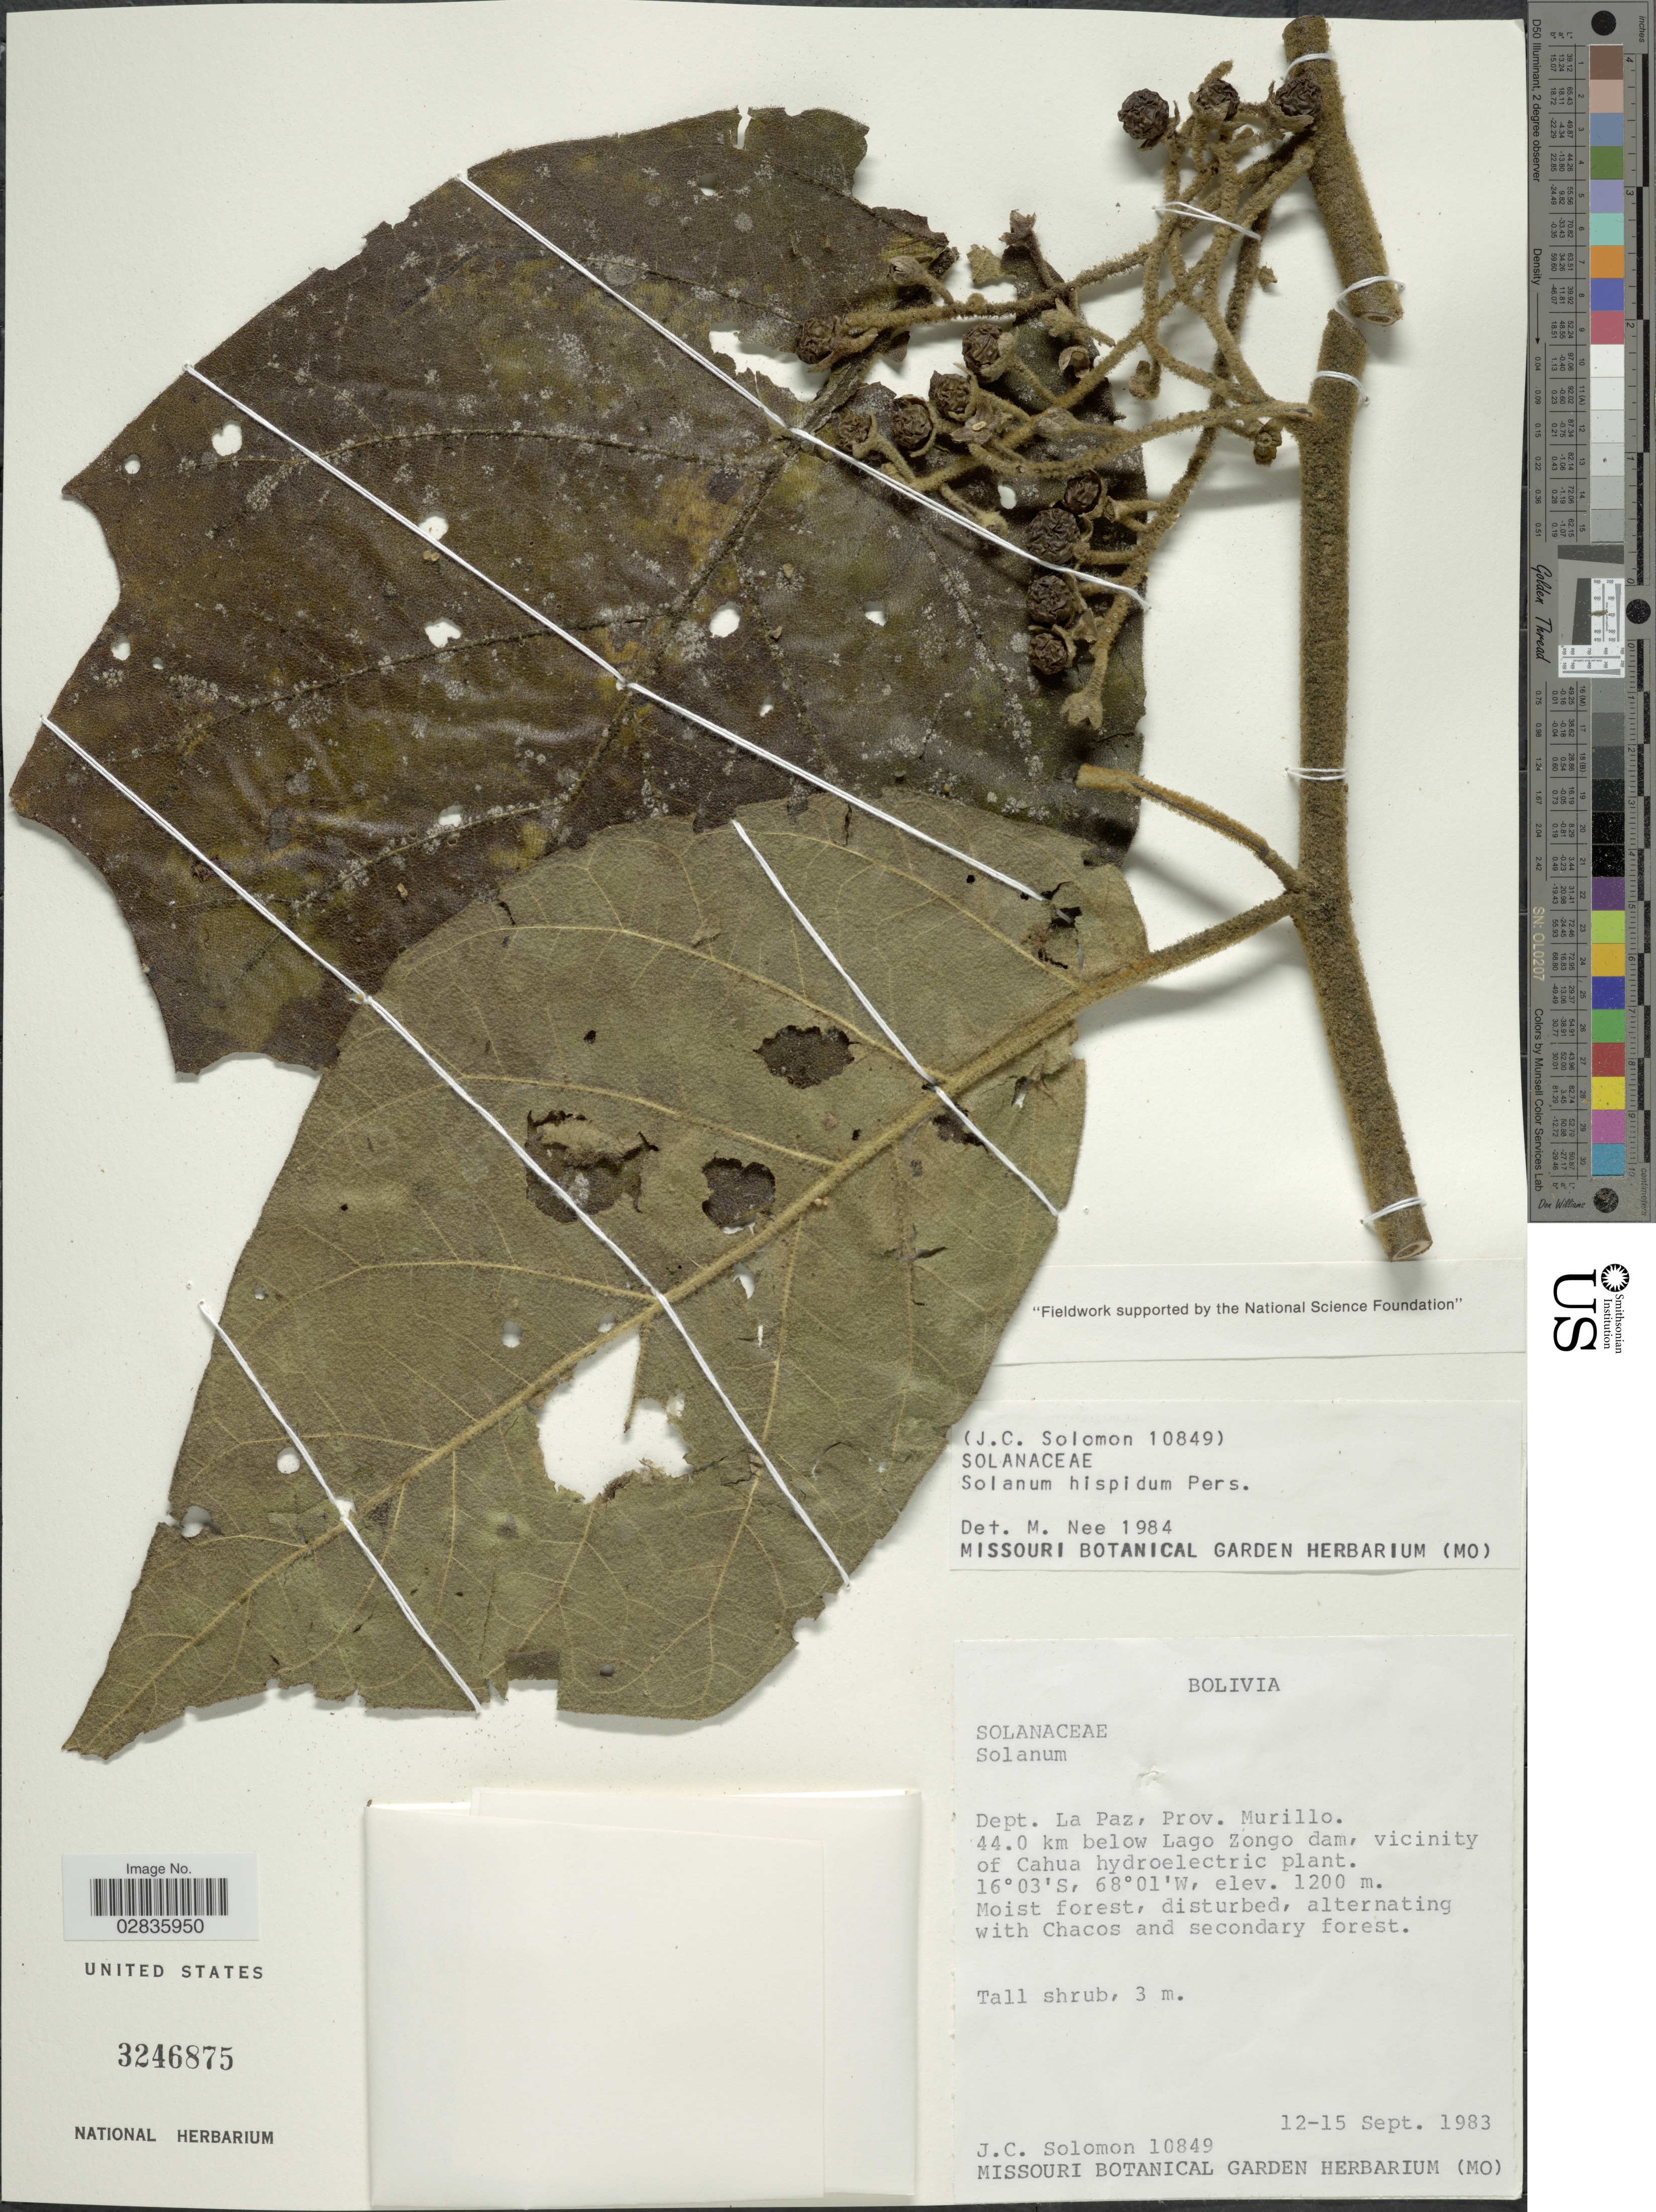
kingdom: Plantae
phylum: Tracheophyta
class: Magnoliopsida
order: Solanales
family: Solanaceae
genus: Solanum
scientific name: Solanum hispidum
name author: Pers.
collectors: J. C. Solomon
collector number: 10849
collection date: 1983-09-12/1983-09-15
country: Bolivia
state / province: La Paz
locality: Dept. La Paz, Prov. Murillo. 44.0 km below Lago Zongo dam, vicinity of Cahua hydroelectric plant.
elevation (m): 1200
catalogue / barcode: US 3246875